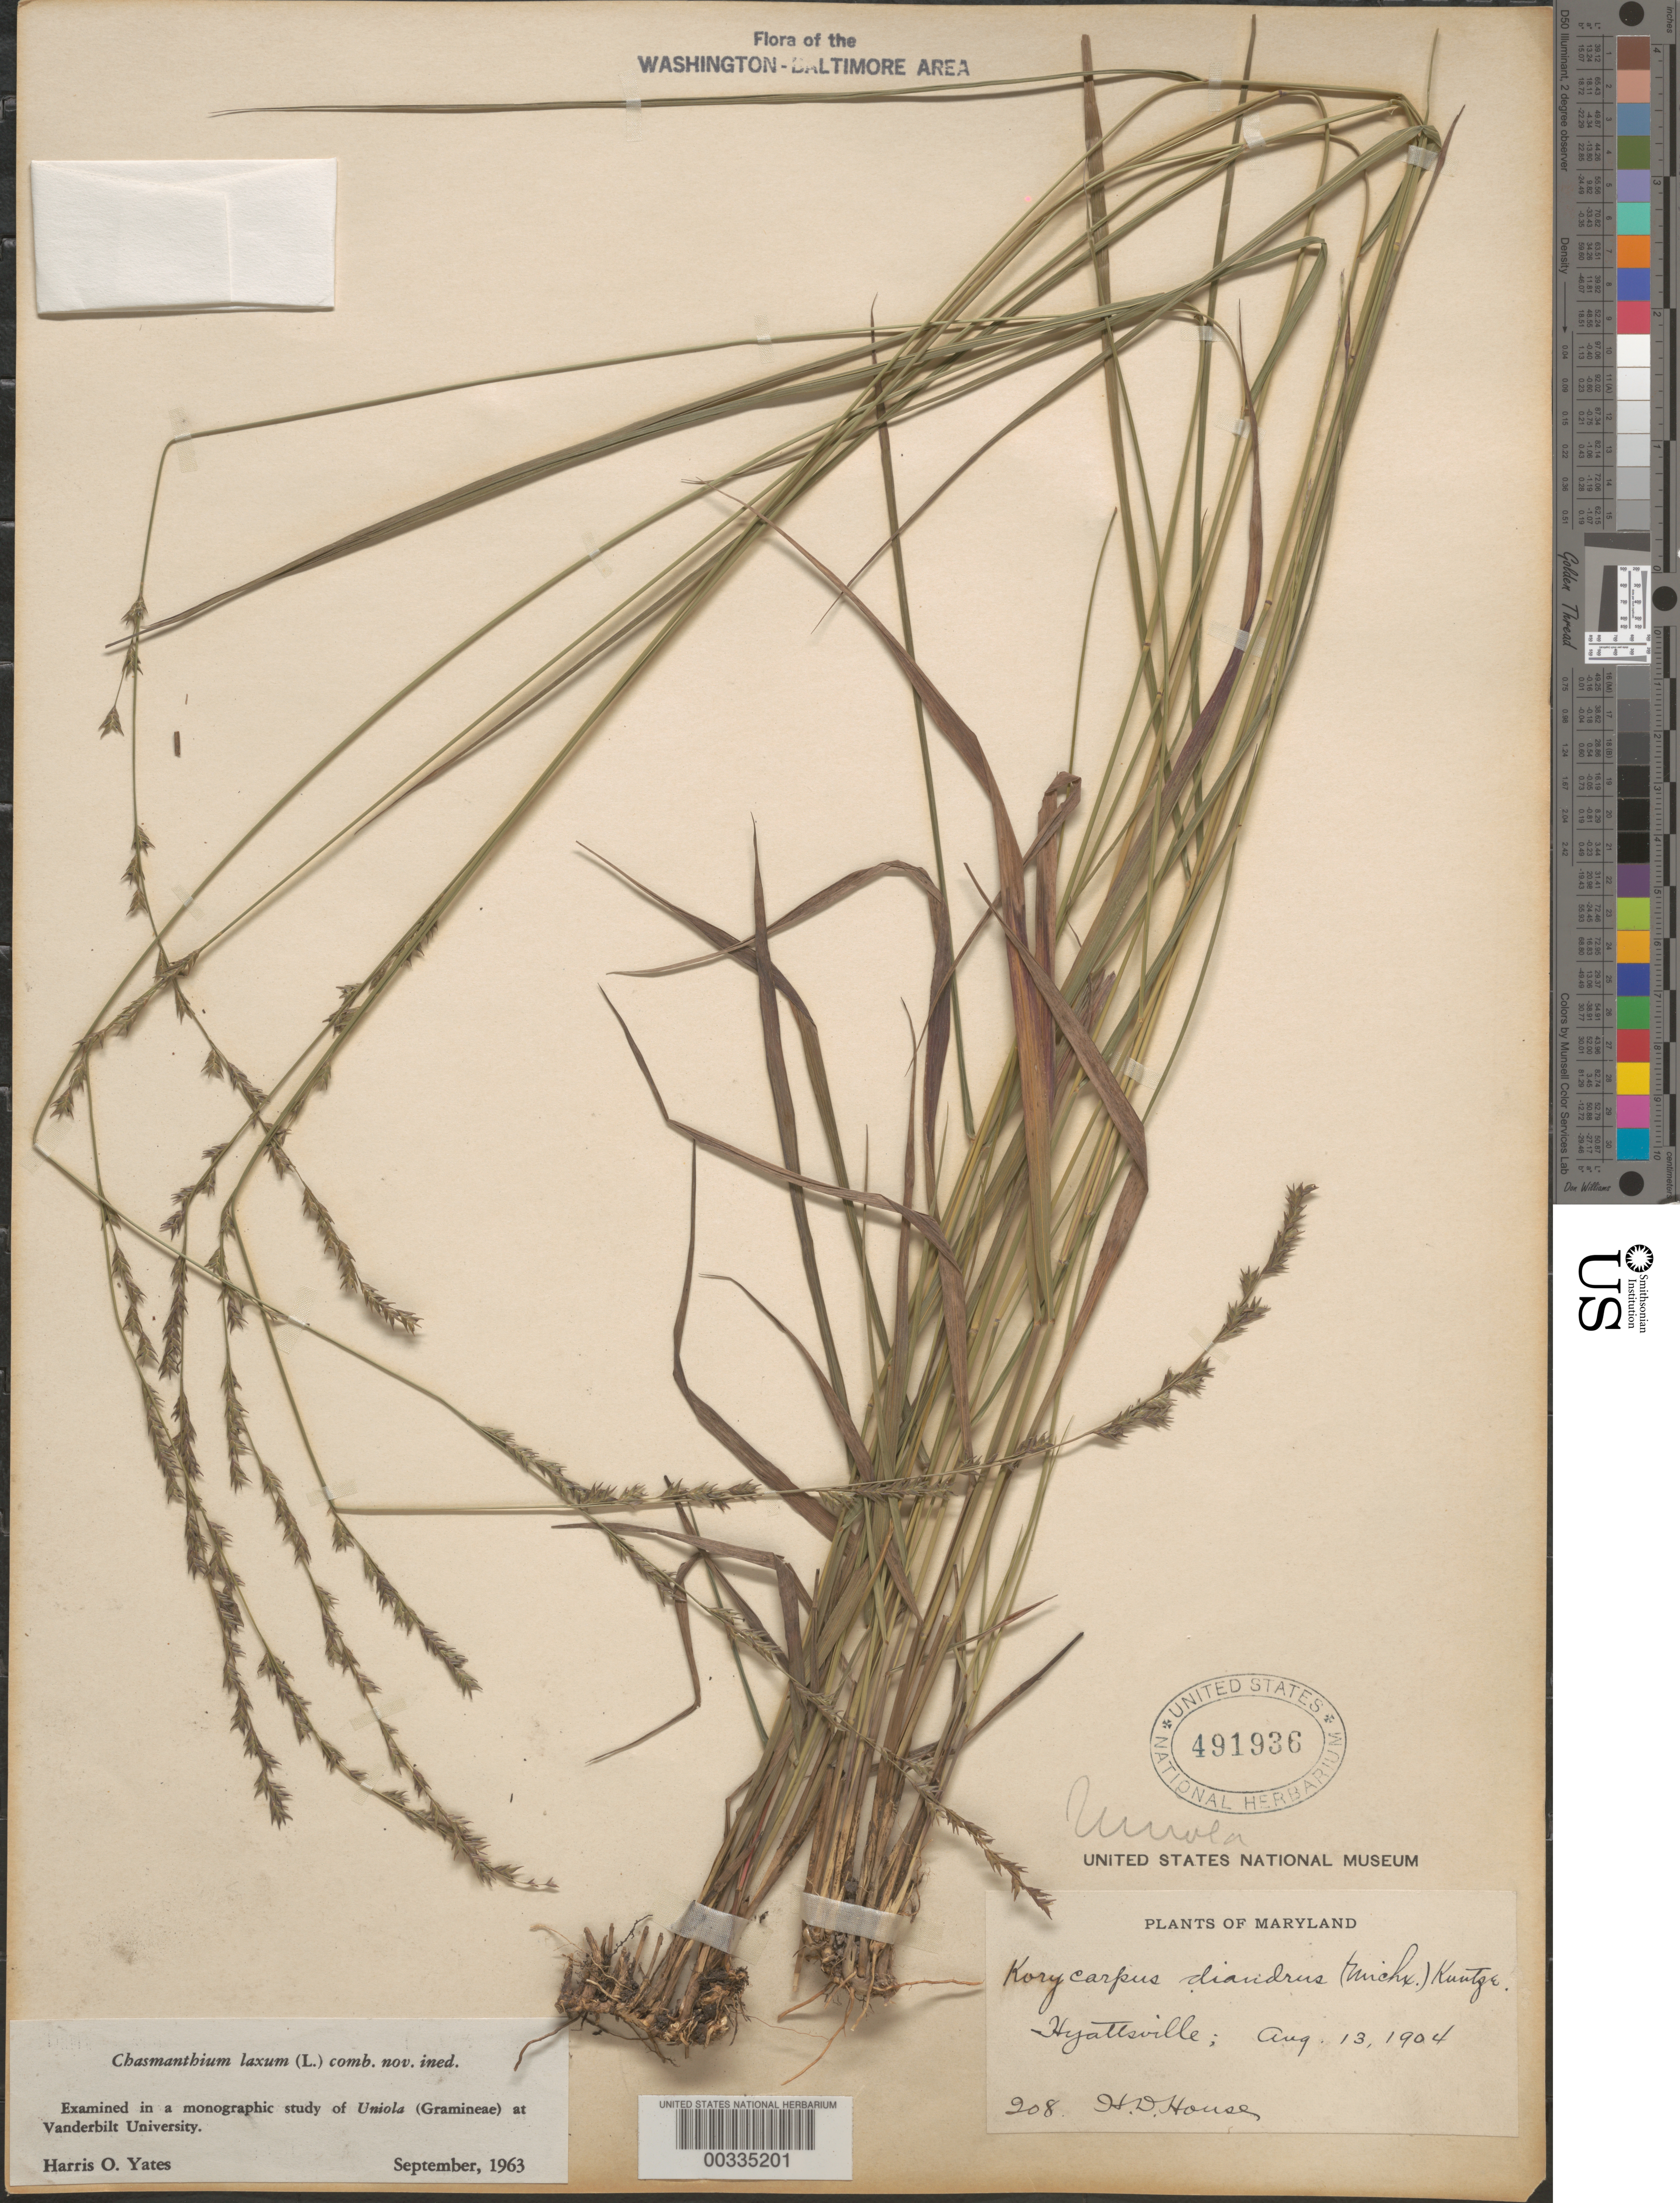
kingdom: Plantae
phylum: Tracheophyta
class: Liliopsida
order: Poales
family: Poaceae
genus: Chasmanthium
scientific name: Chasmanthium laxum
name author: (L.) H.O. Yates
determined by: Yates, H. O.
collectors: H. D. House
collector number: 208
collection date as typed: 13 Aug 1904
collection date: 1904-08-13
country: United States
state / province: Maryland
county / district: Prince George's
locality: Hyattsville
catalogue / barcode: US 491936